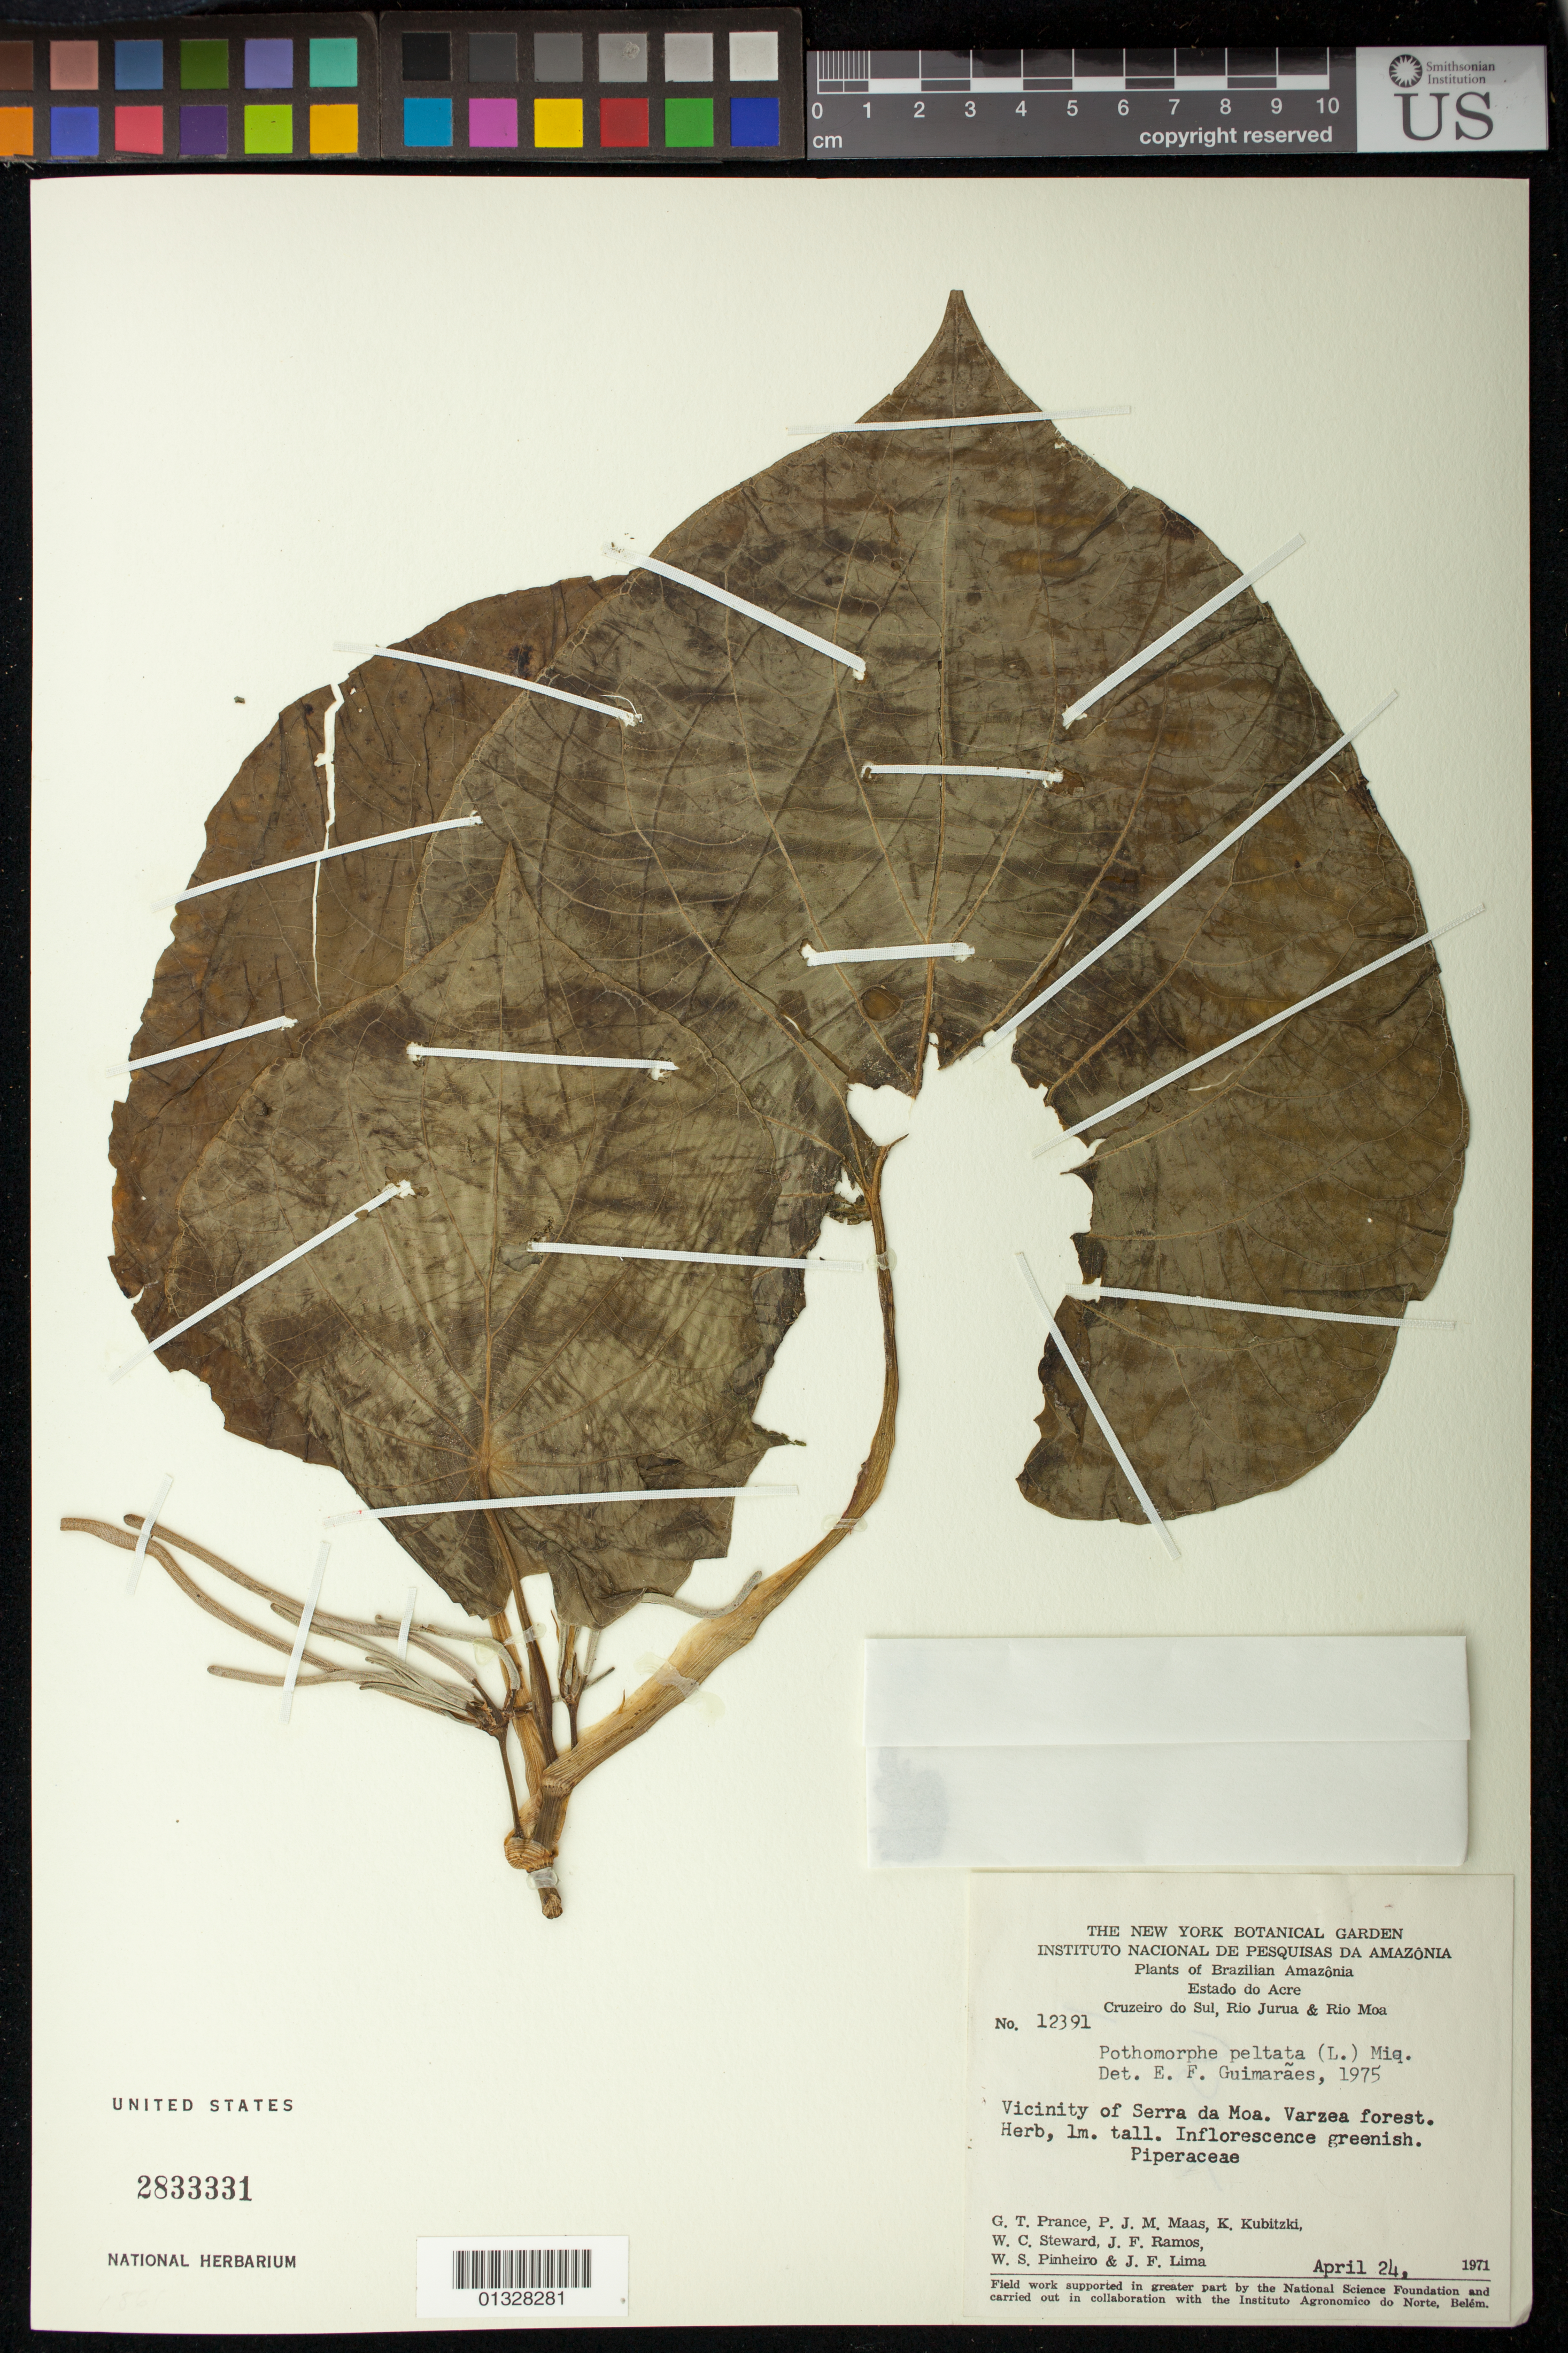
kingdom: Plantae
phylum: Tracheophyta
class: Magnoliopsida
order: Piperales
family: Piperaceae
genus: Piper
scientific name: Piper peltatum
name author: L.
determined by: Strong, M. T., (US), Smithsonian Institution - National Museum of Natural History (UNITED STATES)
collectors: G. T. Prance et al.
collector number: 12391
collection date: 1971-04-24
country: Brazil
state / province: Acre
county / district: Cruzeiro do Sul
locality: Vicinity of Serra da Moa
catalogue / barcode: US 2833331